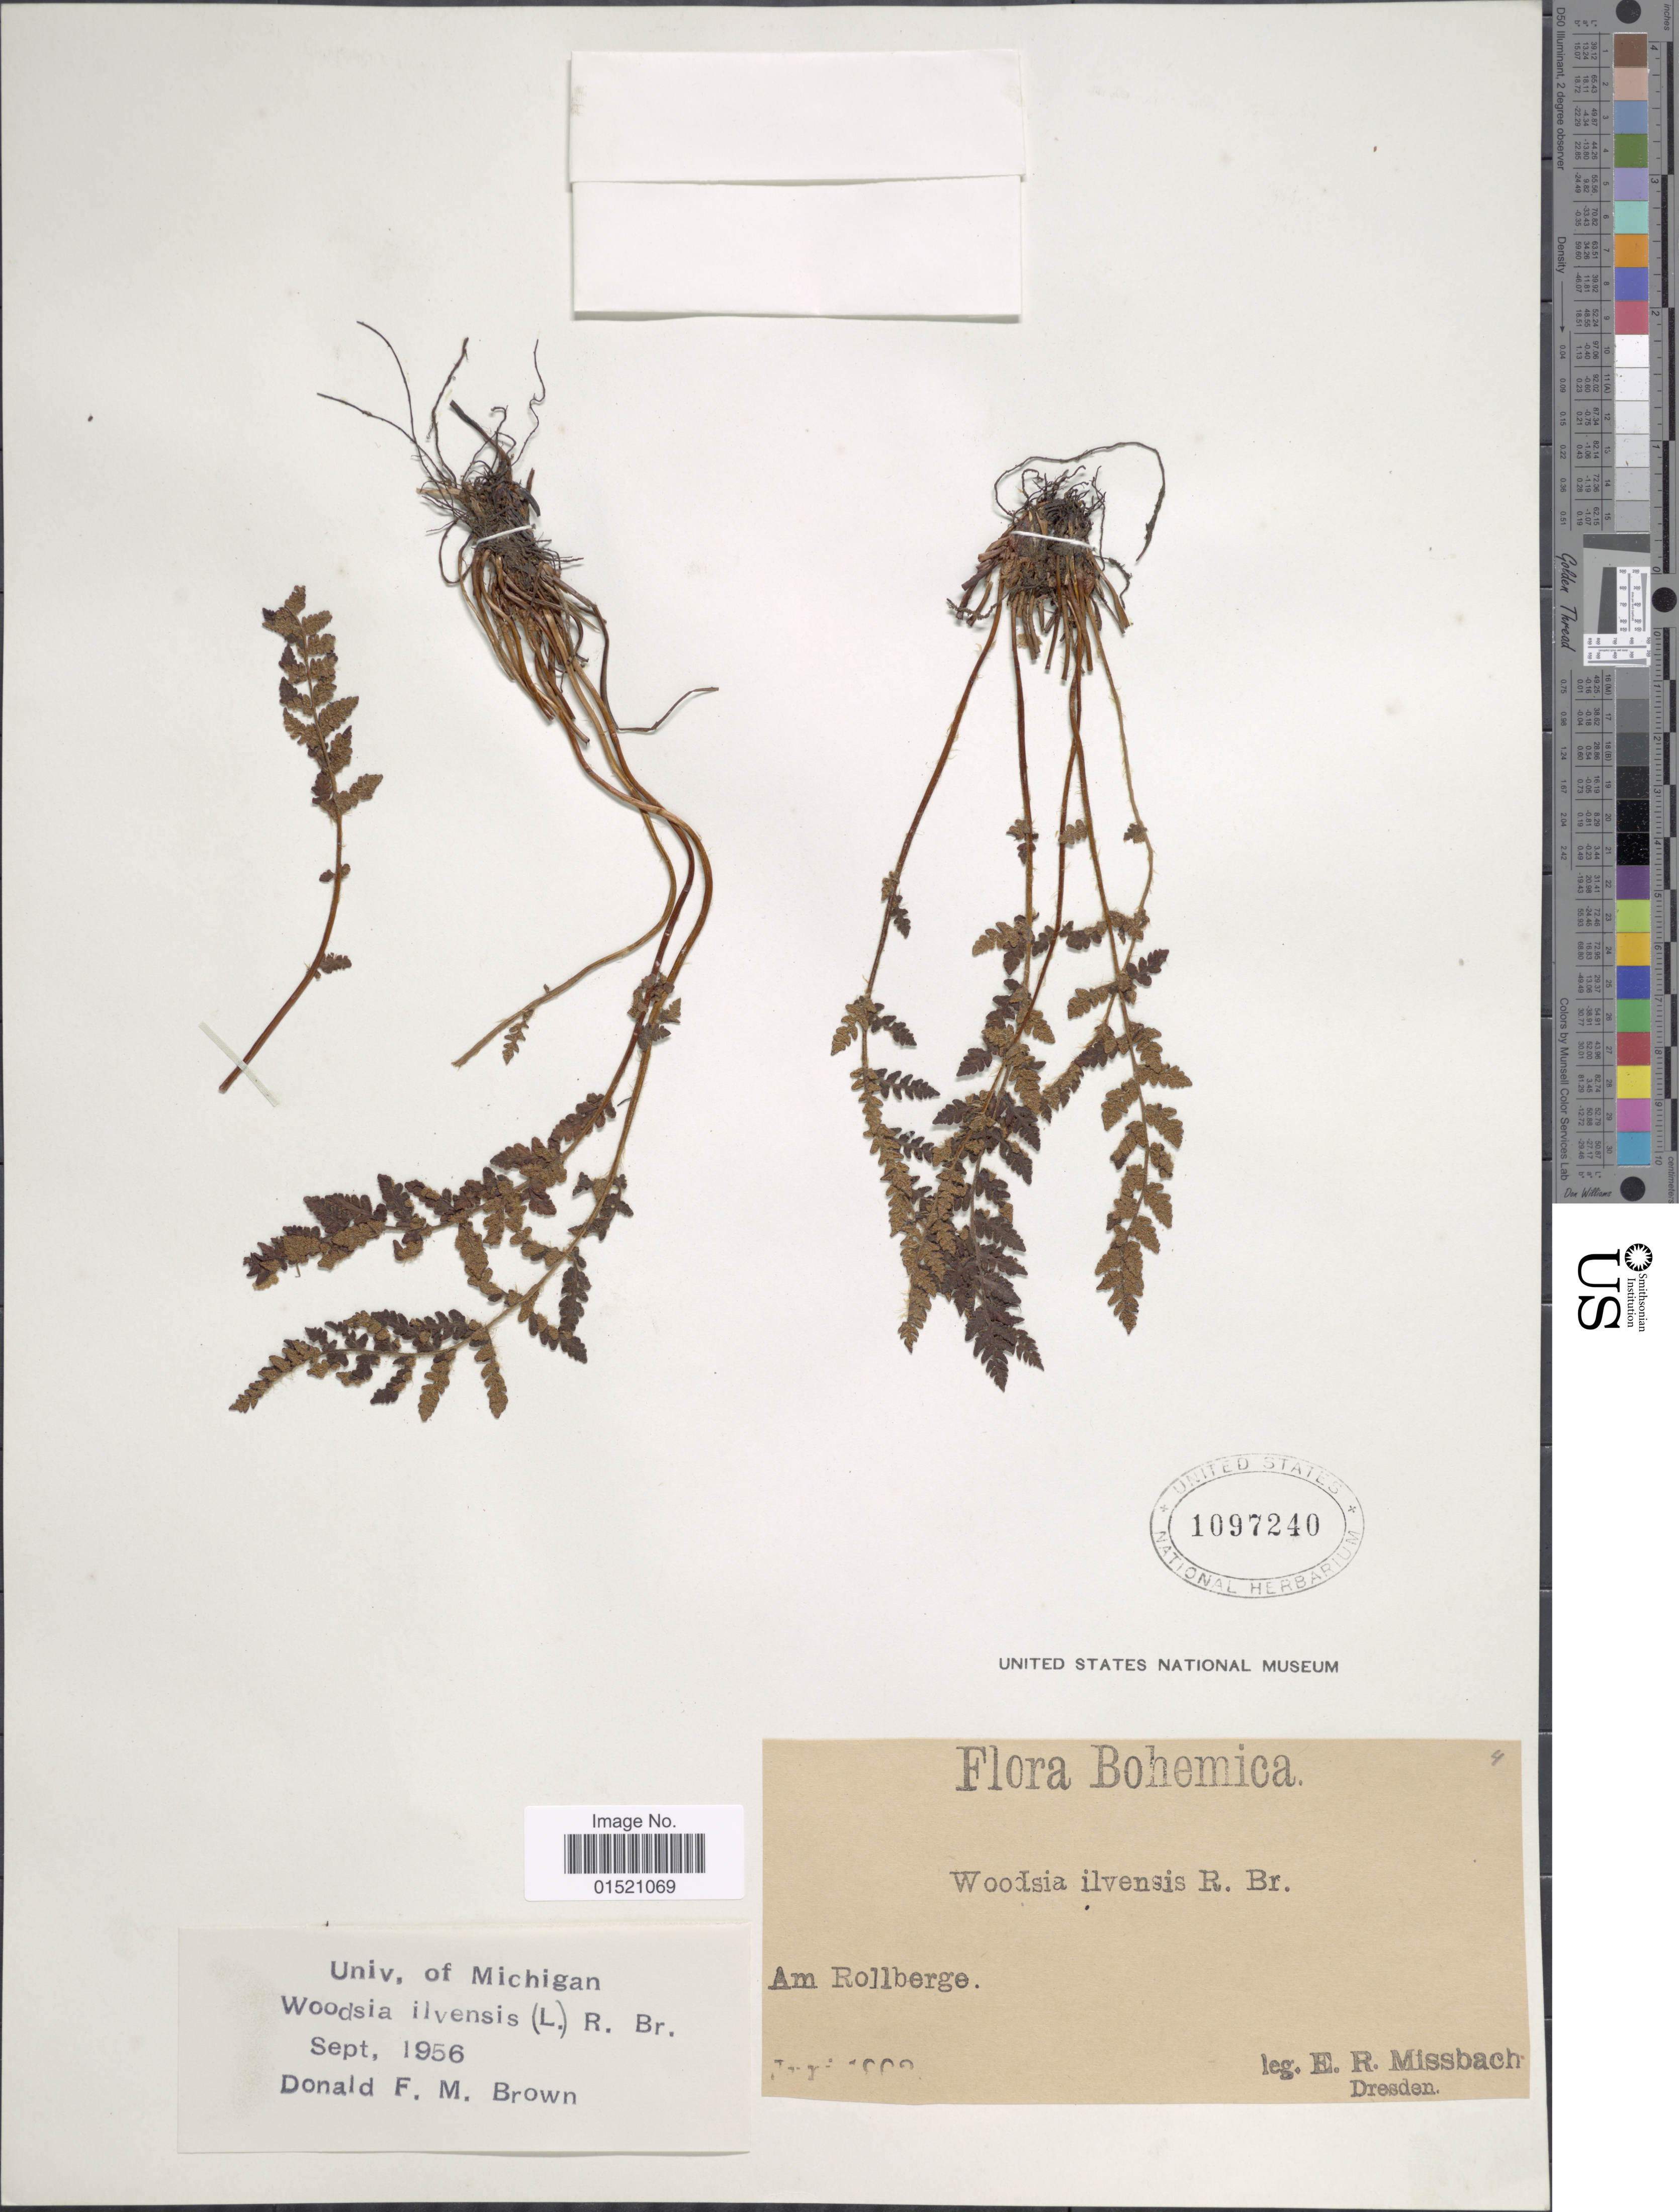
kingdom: Plantae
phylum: Tracheophyta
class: Polypodiopsida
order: Polypodiales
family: Woodsiaceae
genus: Woodsia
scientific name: Woodsia ilvensis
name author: (L.) R. Br.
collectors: E. Missbach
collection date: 1902-06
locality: Bohemica, Am Rollberge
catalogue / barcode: US 1097240